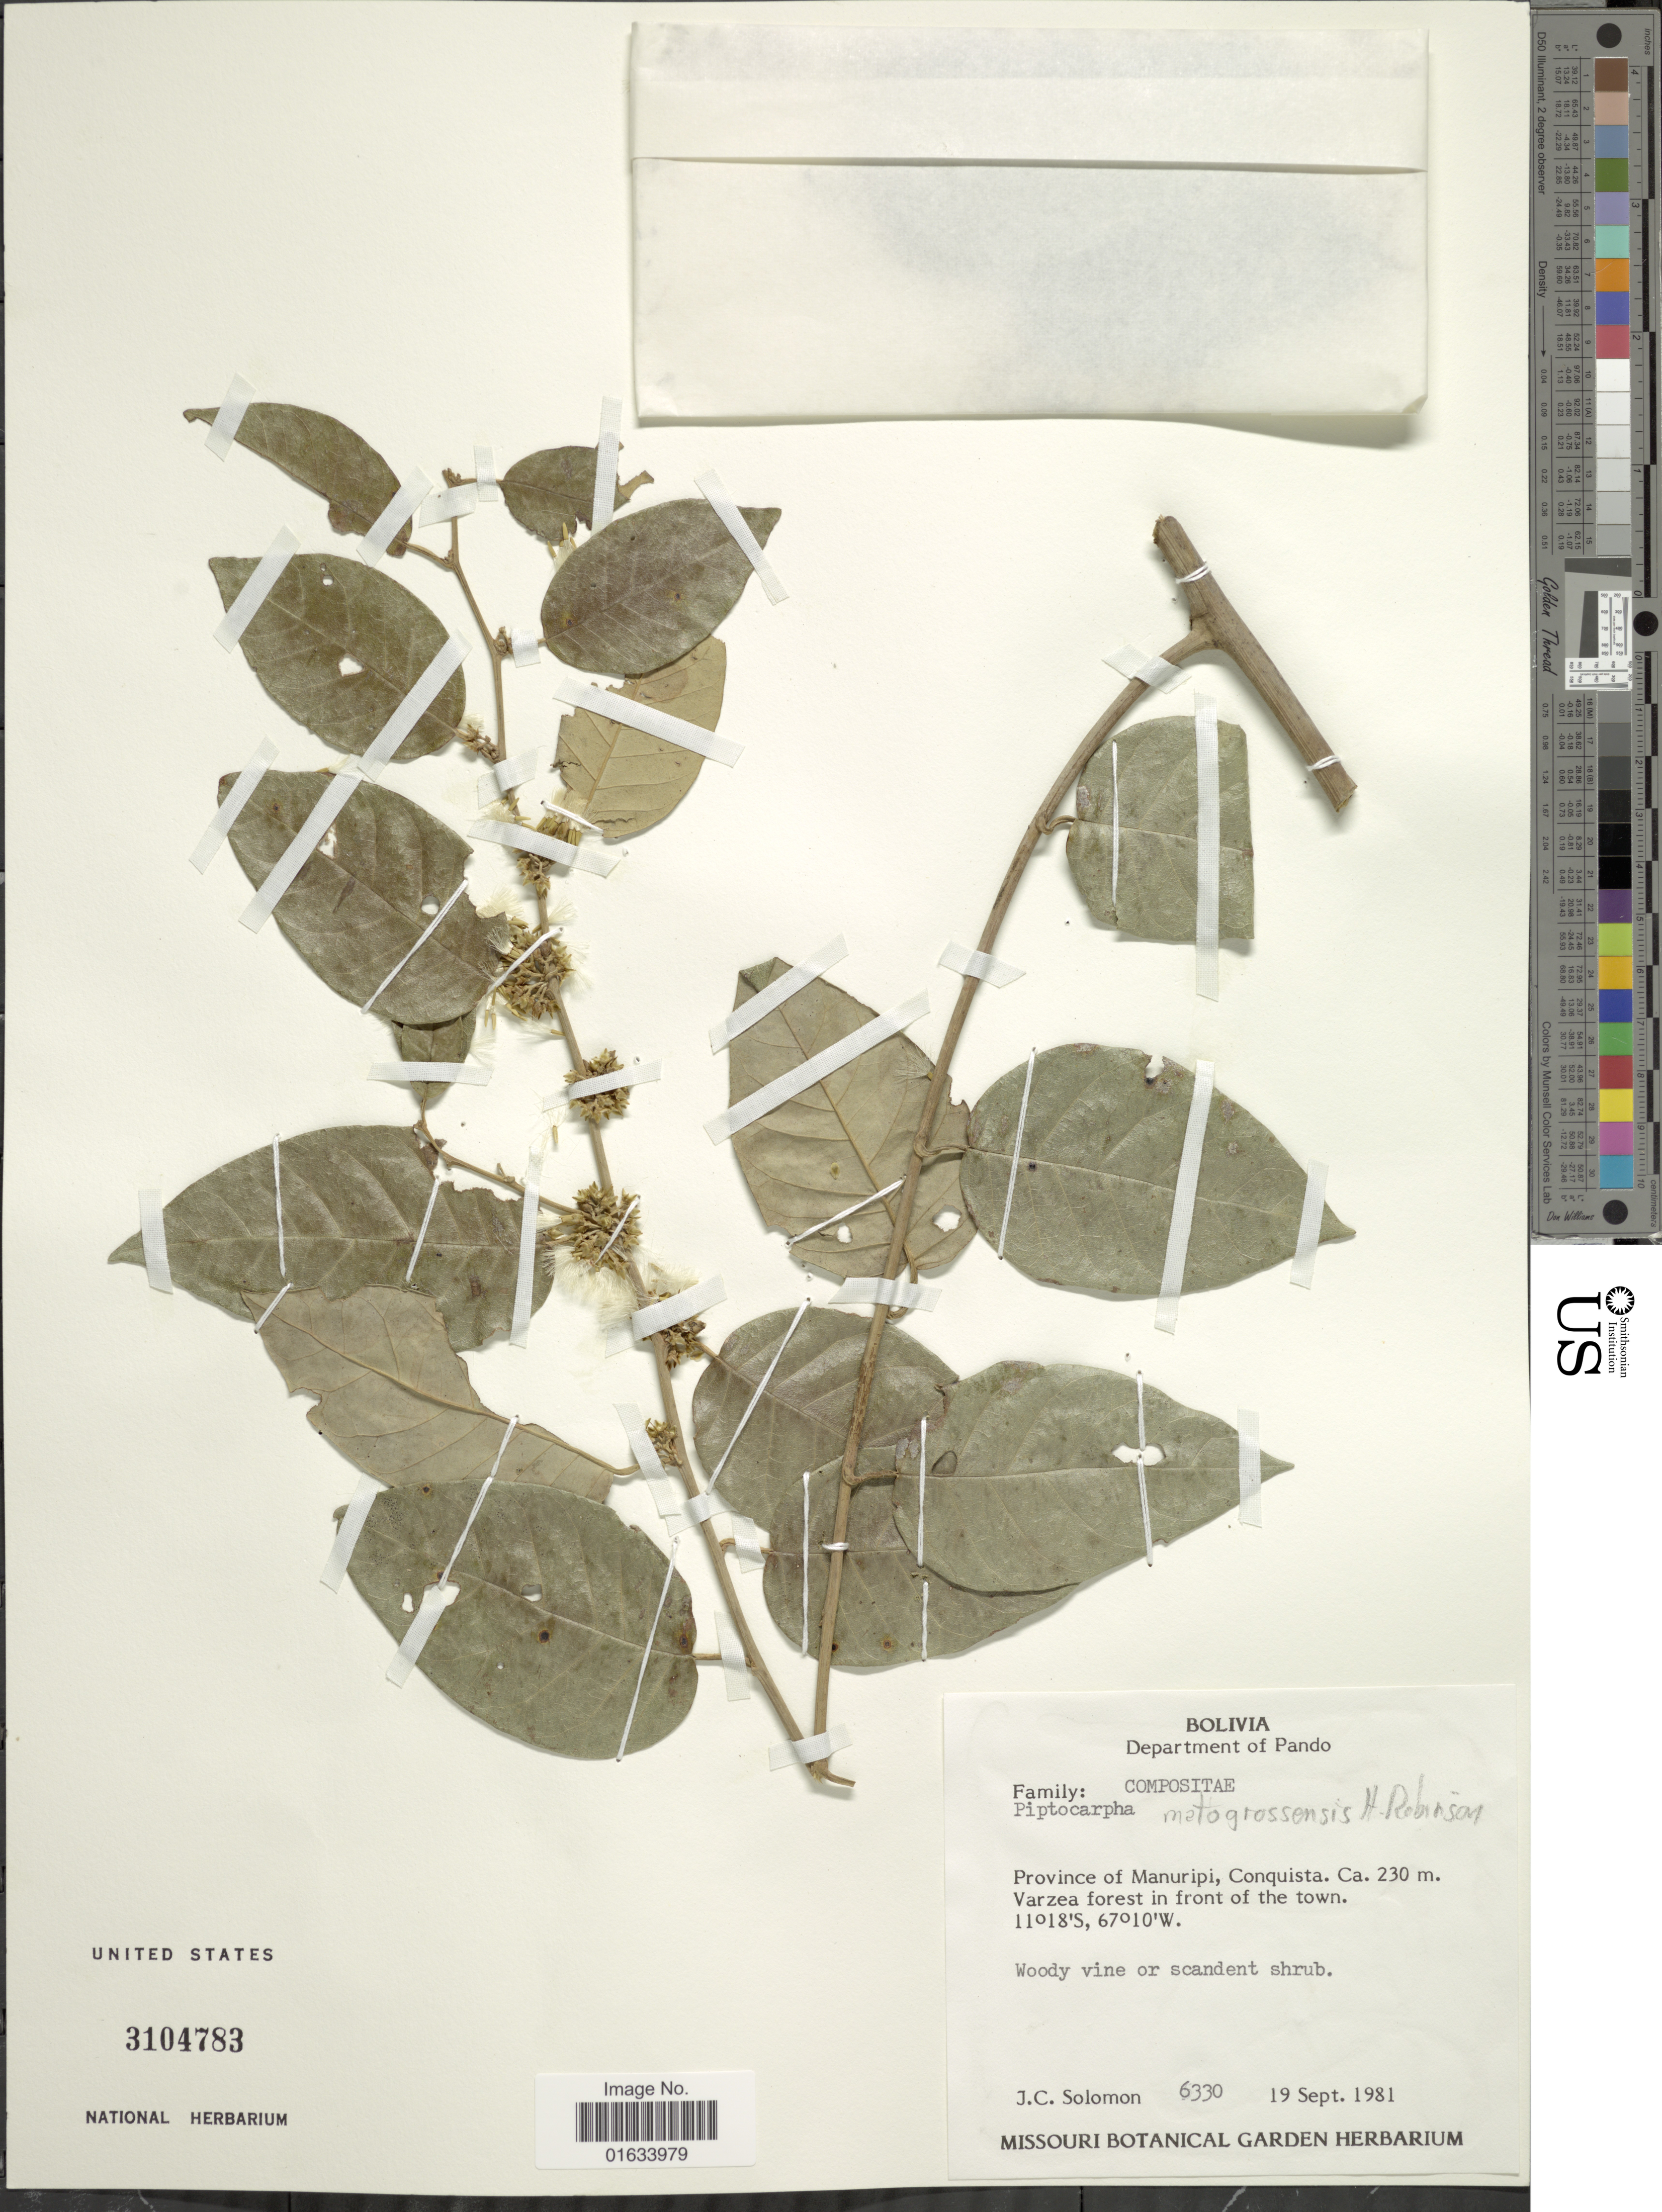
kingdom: Plantae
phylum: Tracheophyta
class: Magnoliopsida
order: Asterales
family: Asteraceae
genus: Piptocarpha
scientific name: Piptocarpha matogrossensis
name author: H. Rob.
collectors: J. C. Solomon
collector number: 6330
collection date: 1981-09-19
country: Bolivia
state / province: Pando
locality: Department of Pando. Province of Manuripi, Conquista.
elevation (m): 230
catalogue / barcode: US 3104783